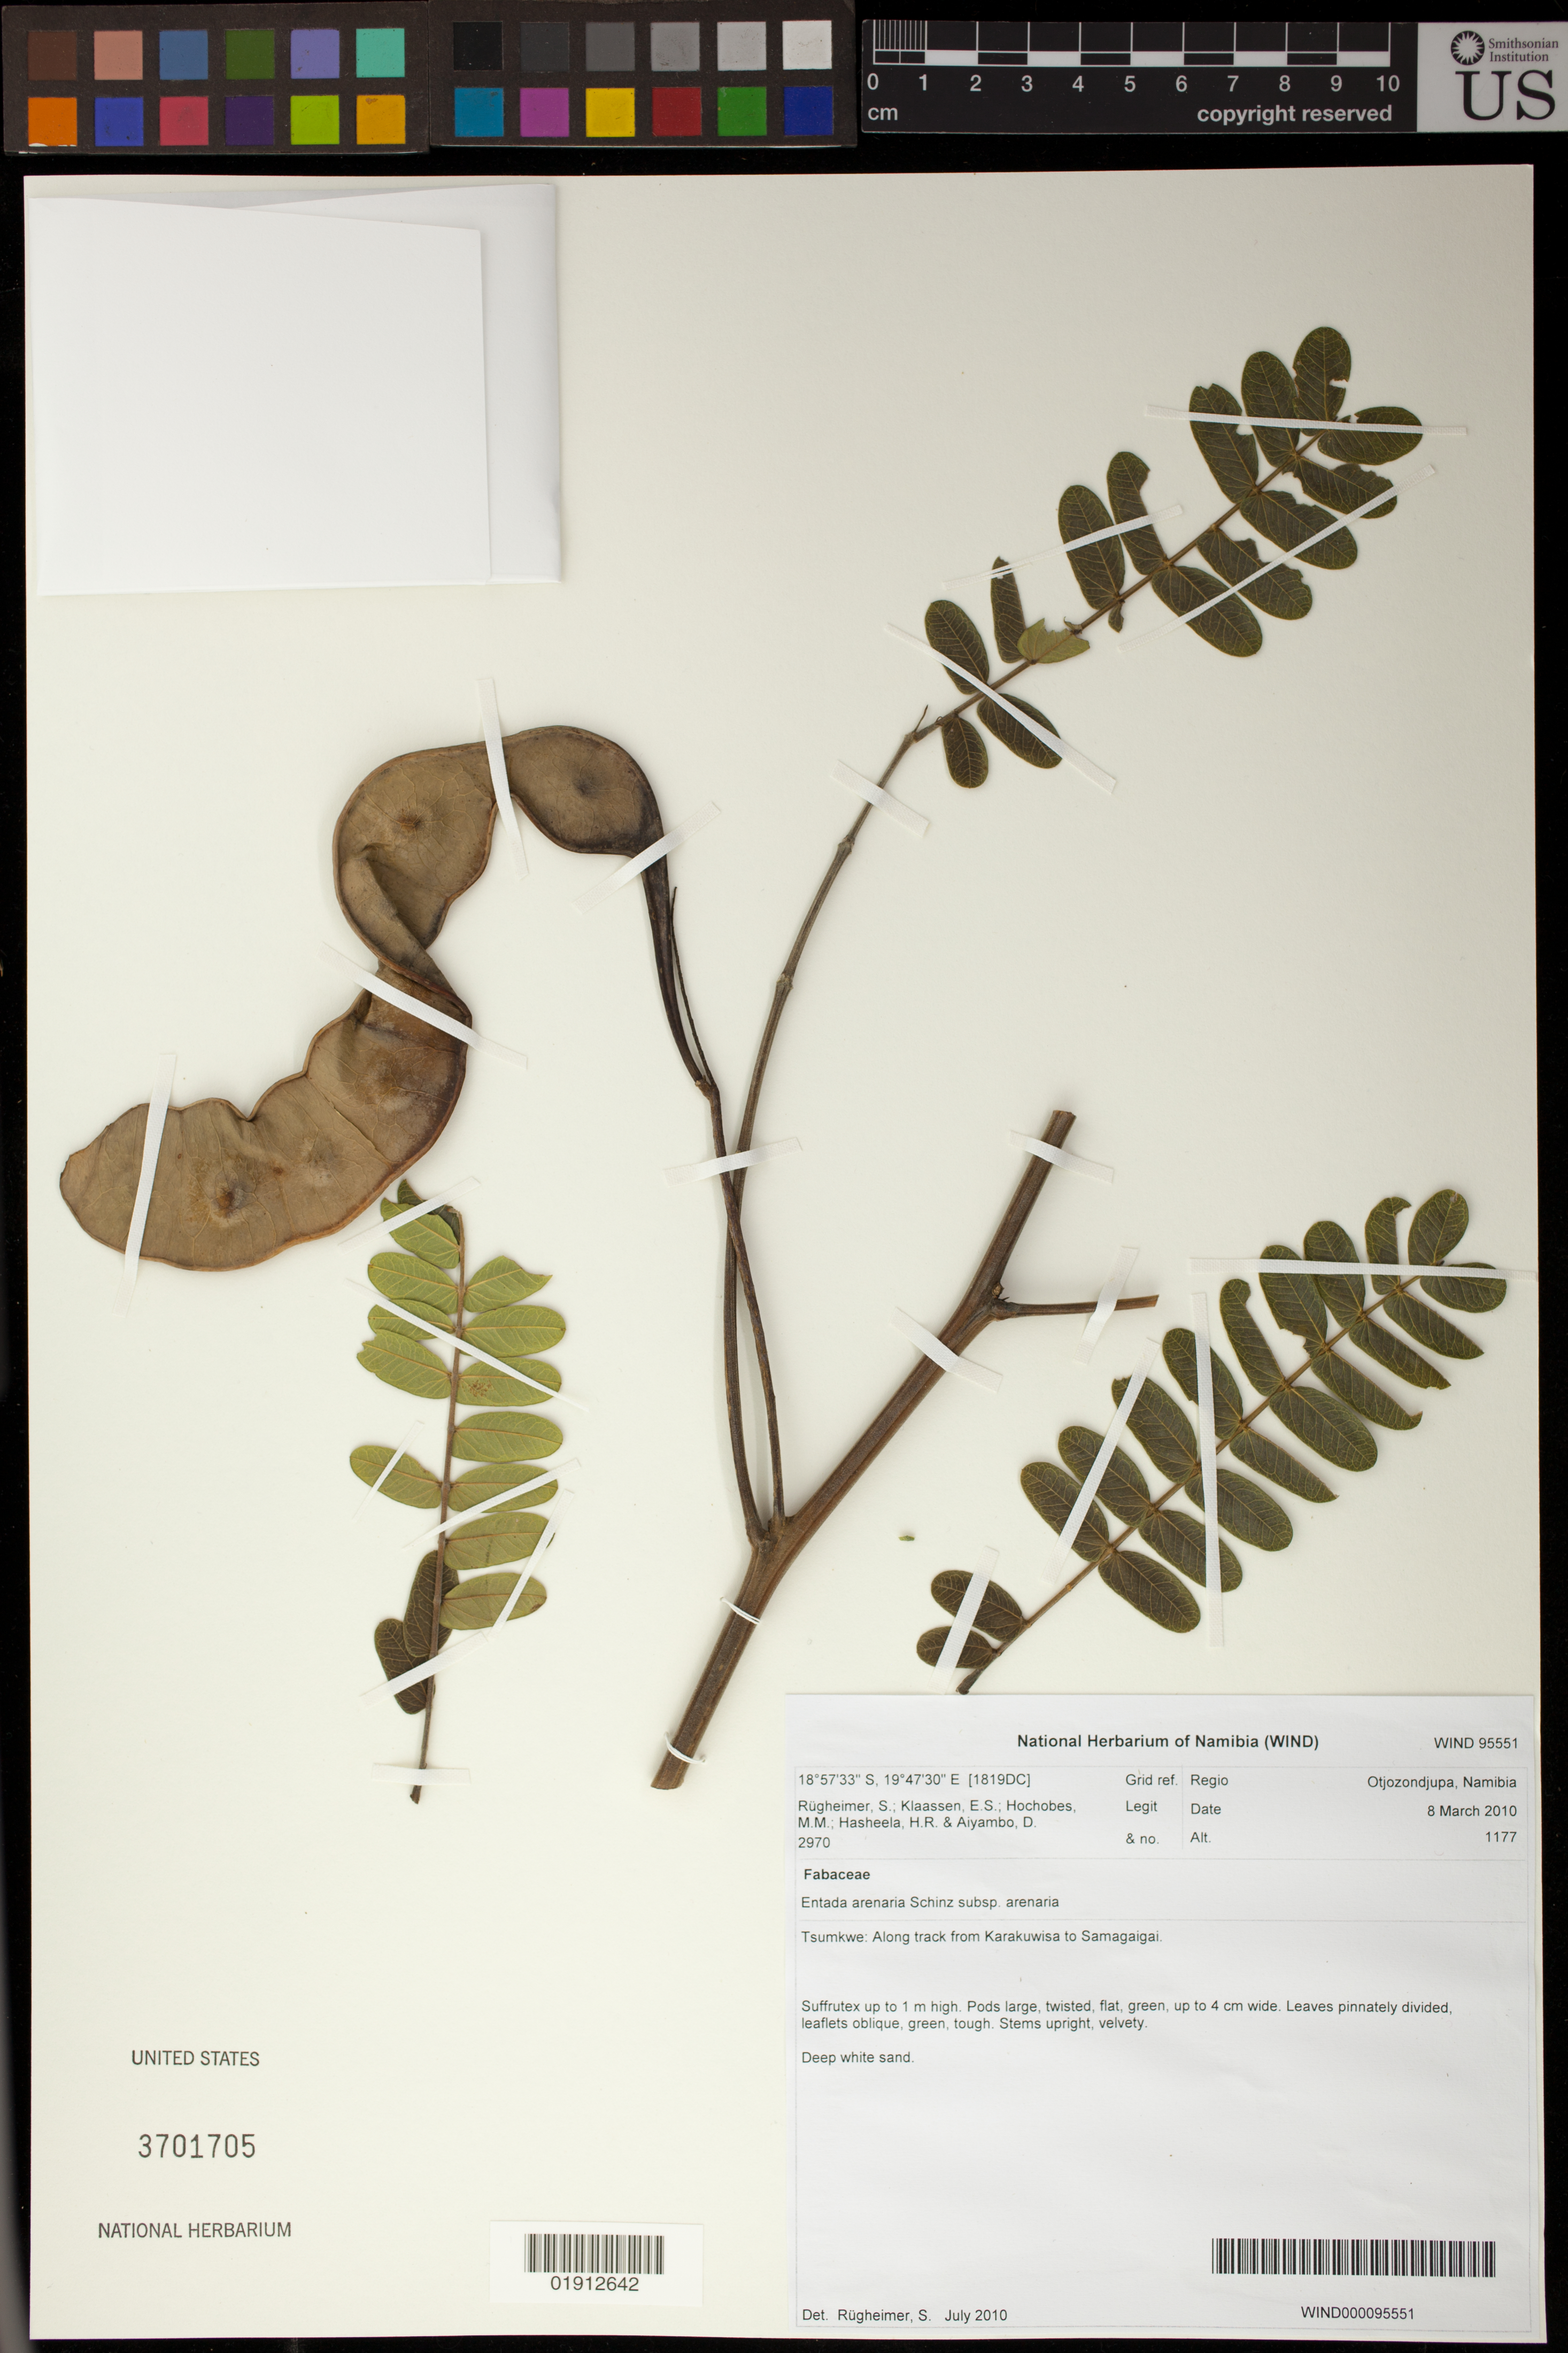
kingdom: Plantae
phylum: Tracheophyta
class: Magnoliopsida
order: Fabales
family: Fabaceae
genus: Ptycholobium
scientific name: Ptycholobium biflorum subsp. biflorum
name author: (E. Mey.) Brummitt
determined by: Rugheimer, S.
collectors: S. Rugheimer, E. S. Klaassen, M. Hochobes, H. Hasheela & D. Aiyambo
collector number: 2970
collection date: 2010-03-08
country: Namibia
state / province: Otjozondjupa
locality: Tsumkwe: Along track from Karakuwisa to Samagaigai.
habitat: Deep white sand.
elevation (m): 1177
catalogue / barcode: US 3701705